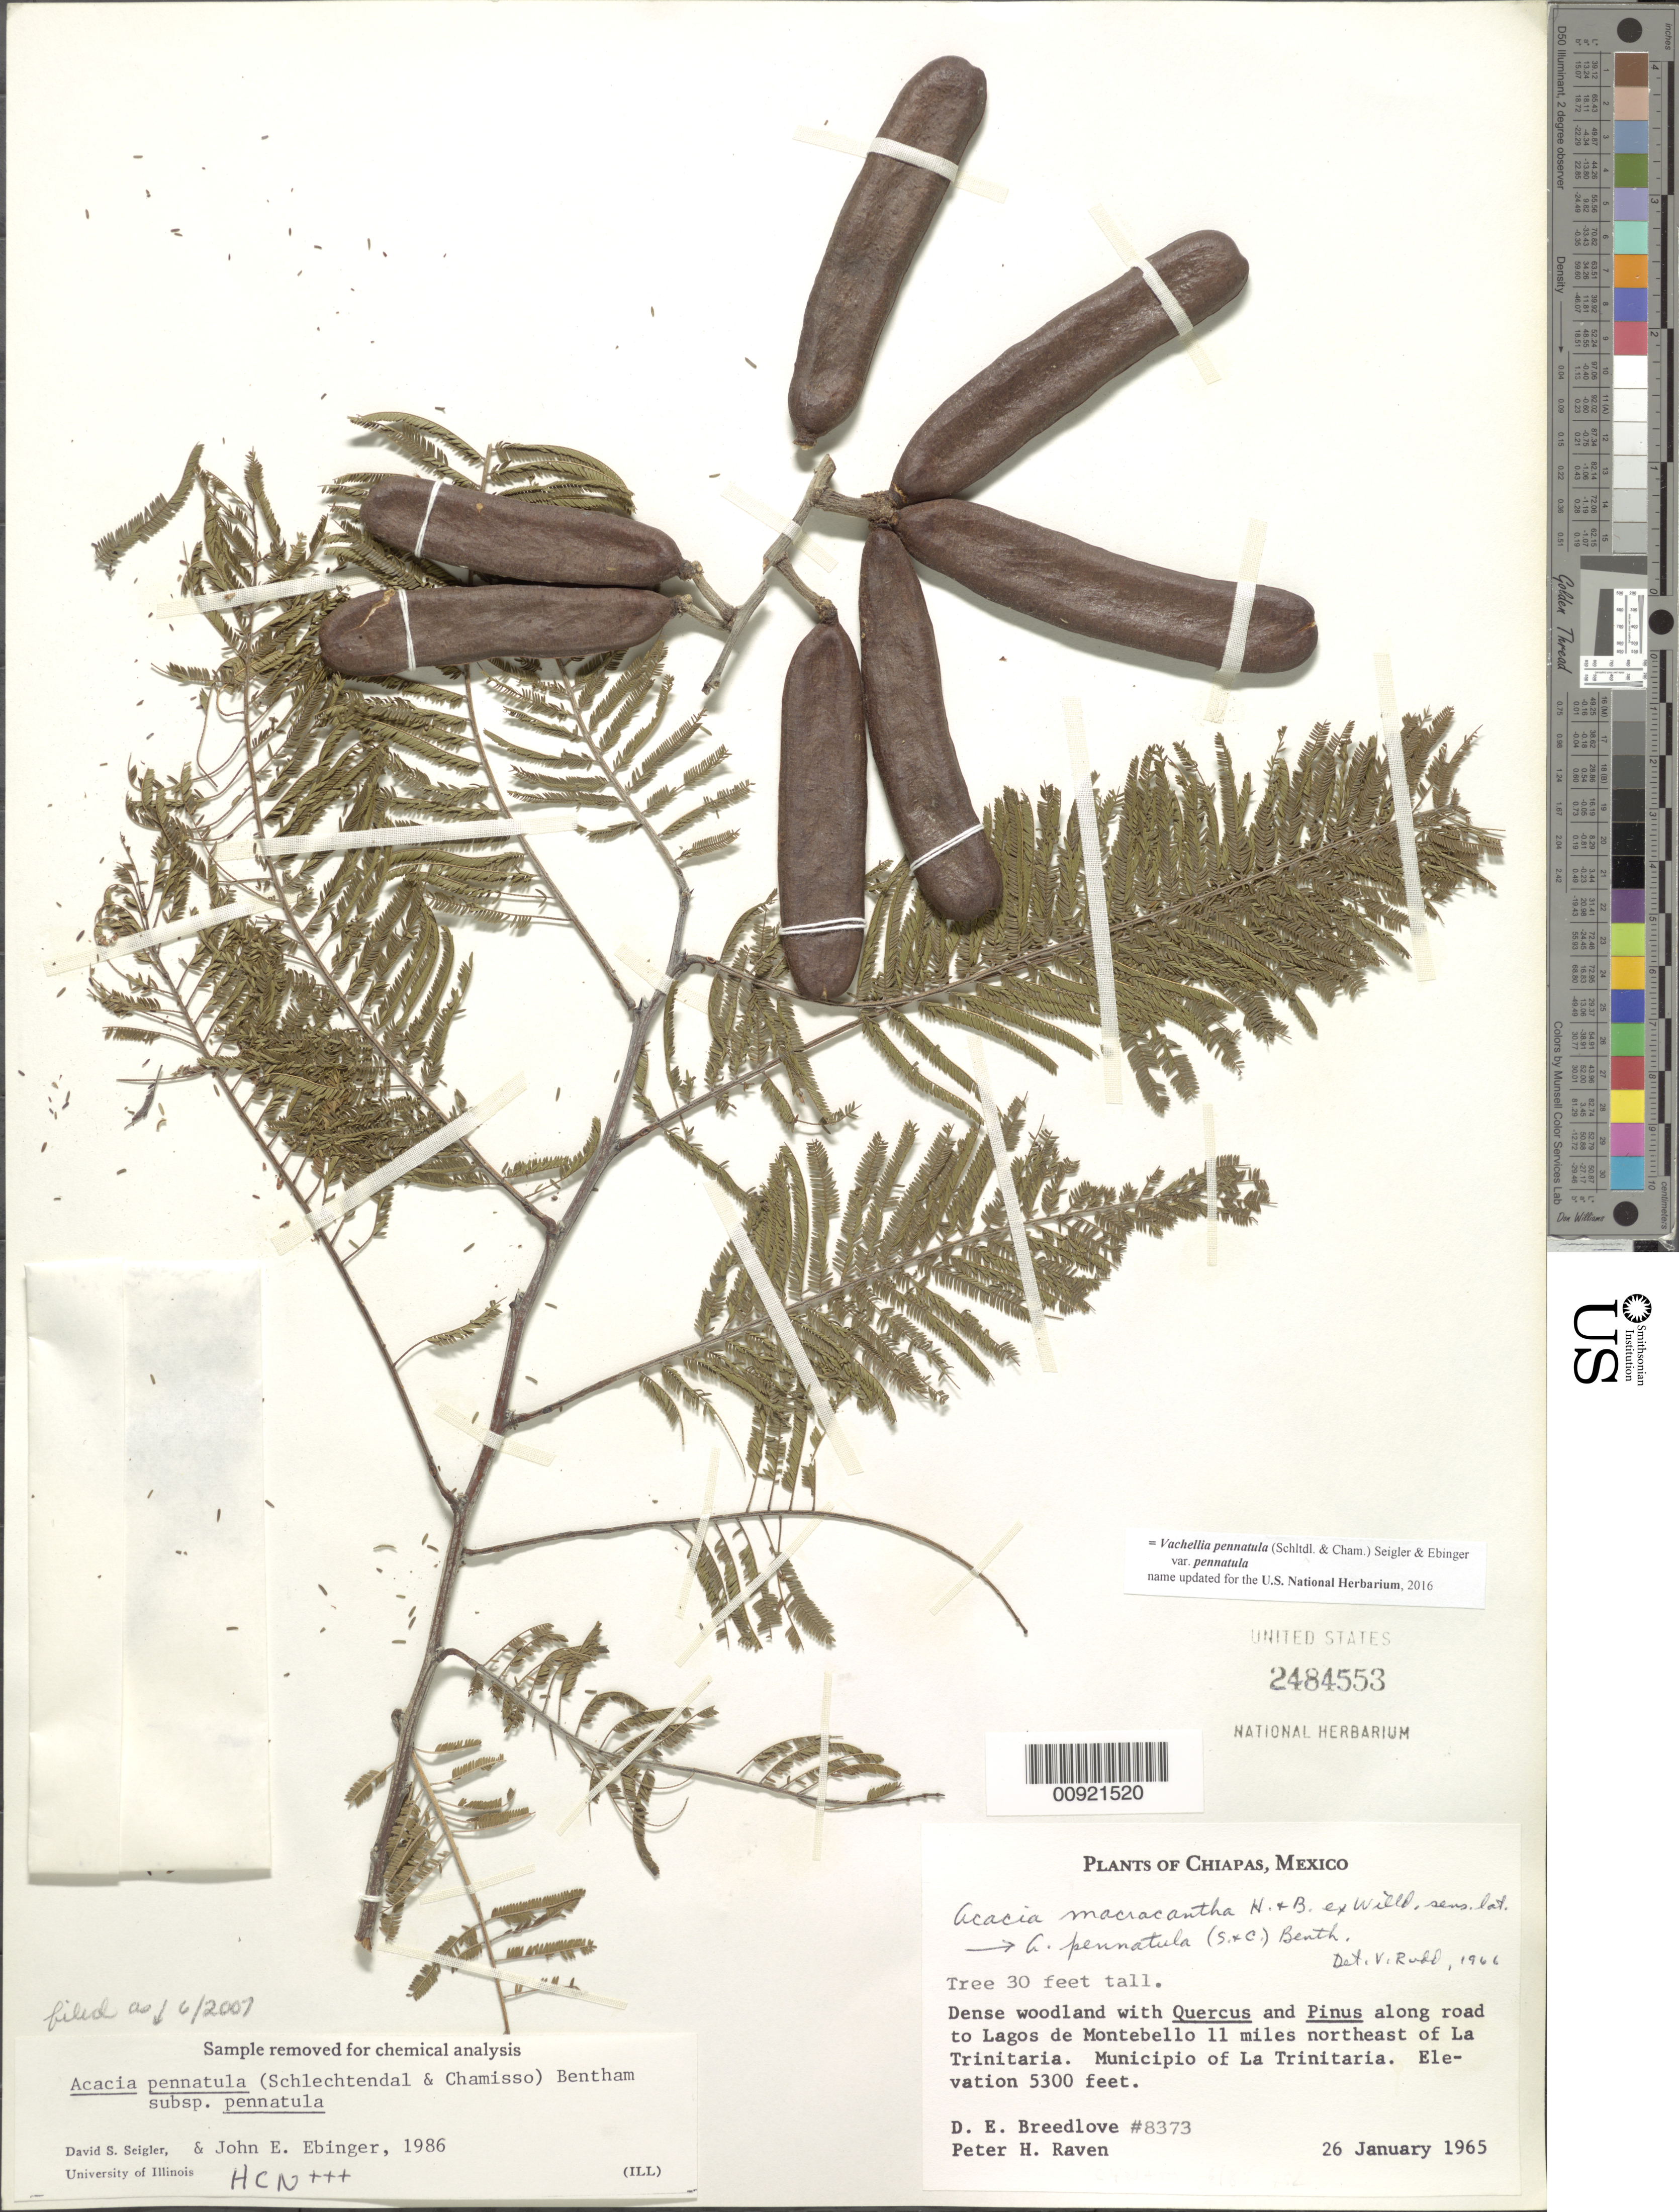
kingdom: Plantae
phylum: Tracheophyta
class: Magnoliopsida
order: Fabales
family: Fabaceae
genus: Vachellia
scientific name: Vachellia pennatula var. pennatula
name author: (Schltdl. & Cham.) Seigler & Ebinger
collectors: D. E. Breedlove & P. H. Raven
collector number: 8373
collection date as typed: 26 Jan 1965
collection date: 1965-01-26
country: Mexico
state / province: Chiapas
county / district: Trinitaria, La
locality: Along road to Lagos de Montebello 11 miles northeast of La Trinitaria. Municipio of La Trinitaria.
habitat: Dense woodland with Quercus and Pinus.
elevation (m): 1615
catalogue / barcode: US 2484553